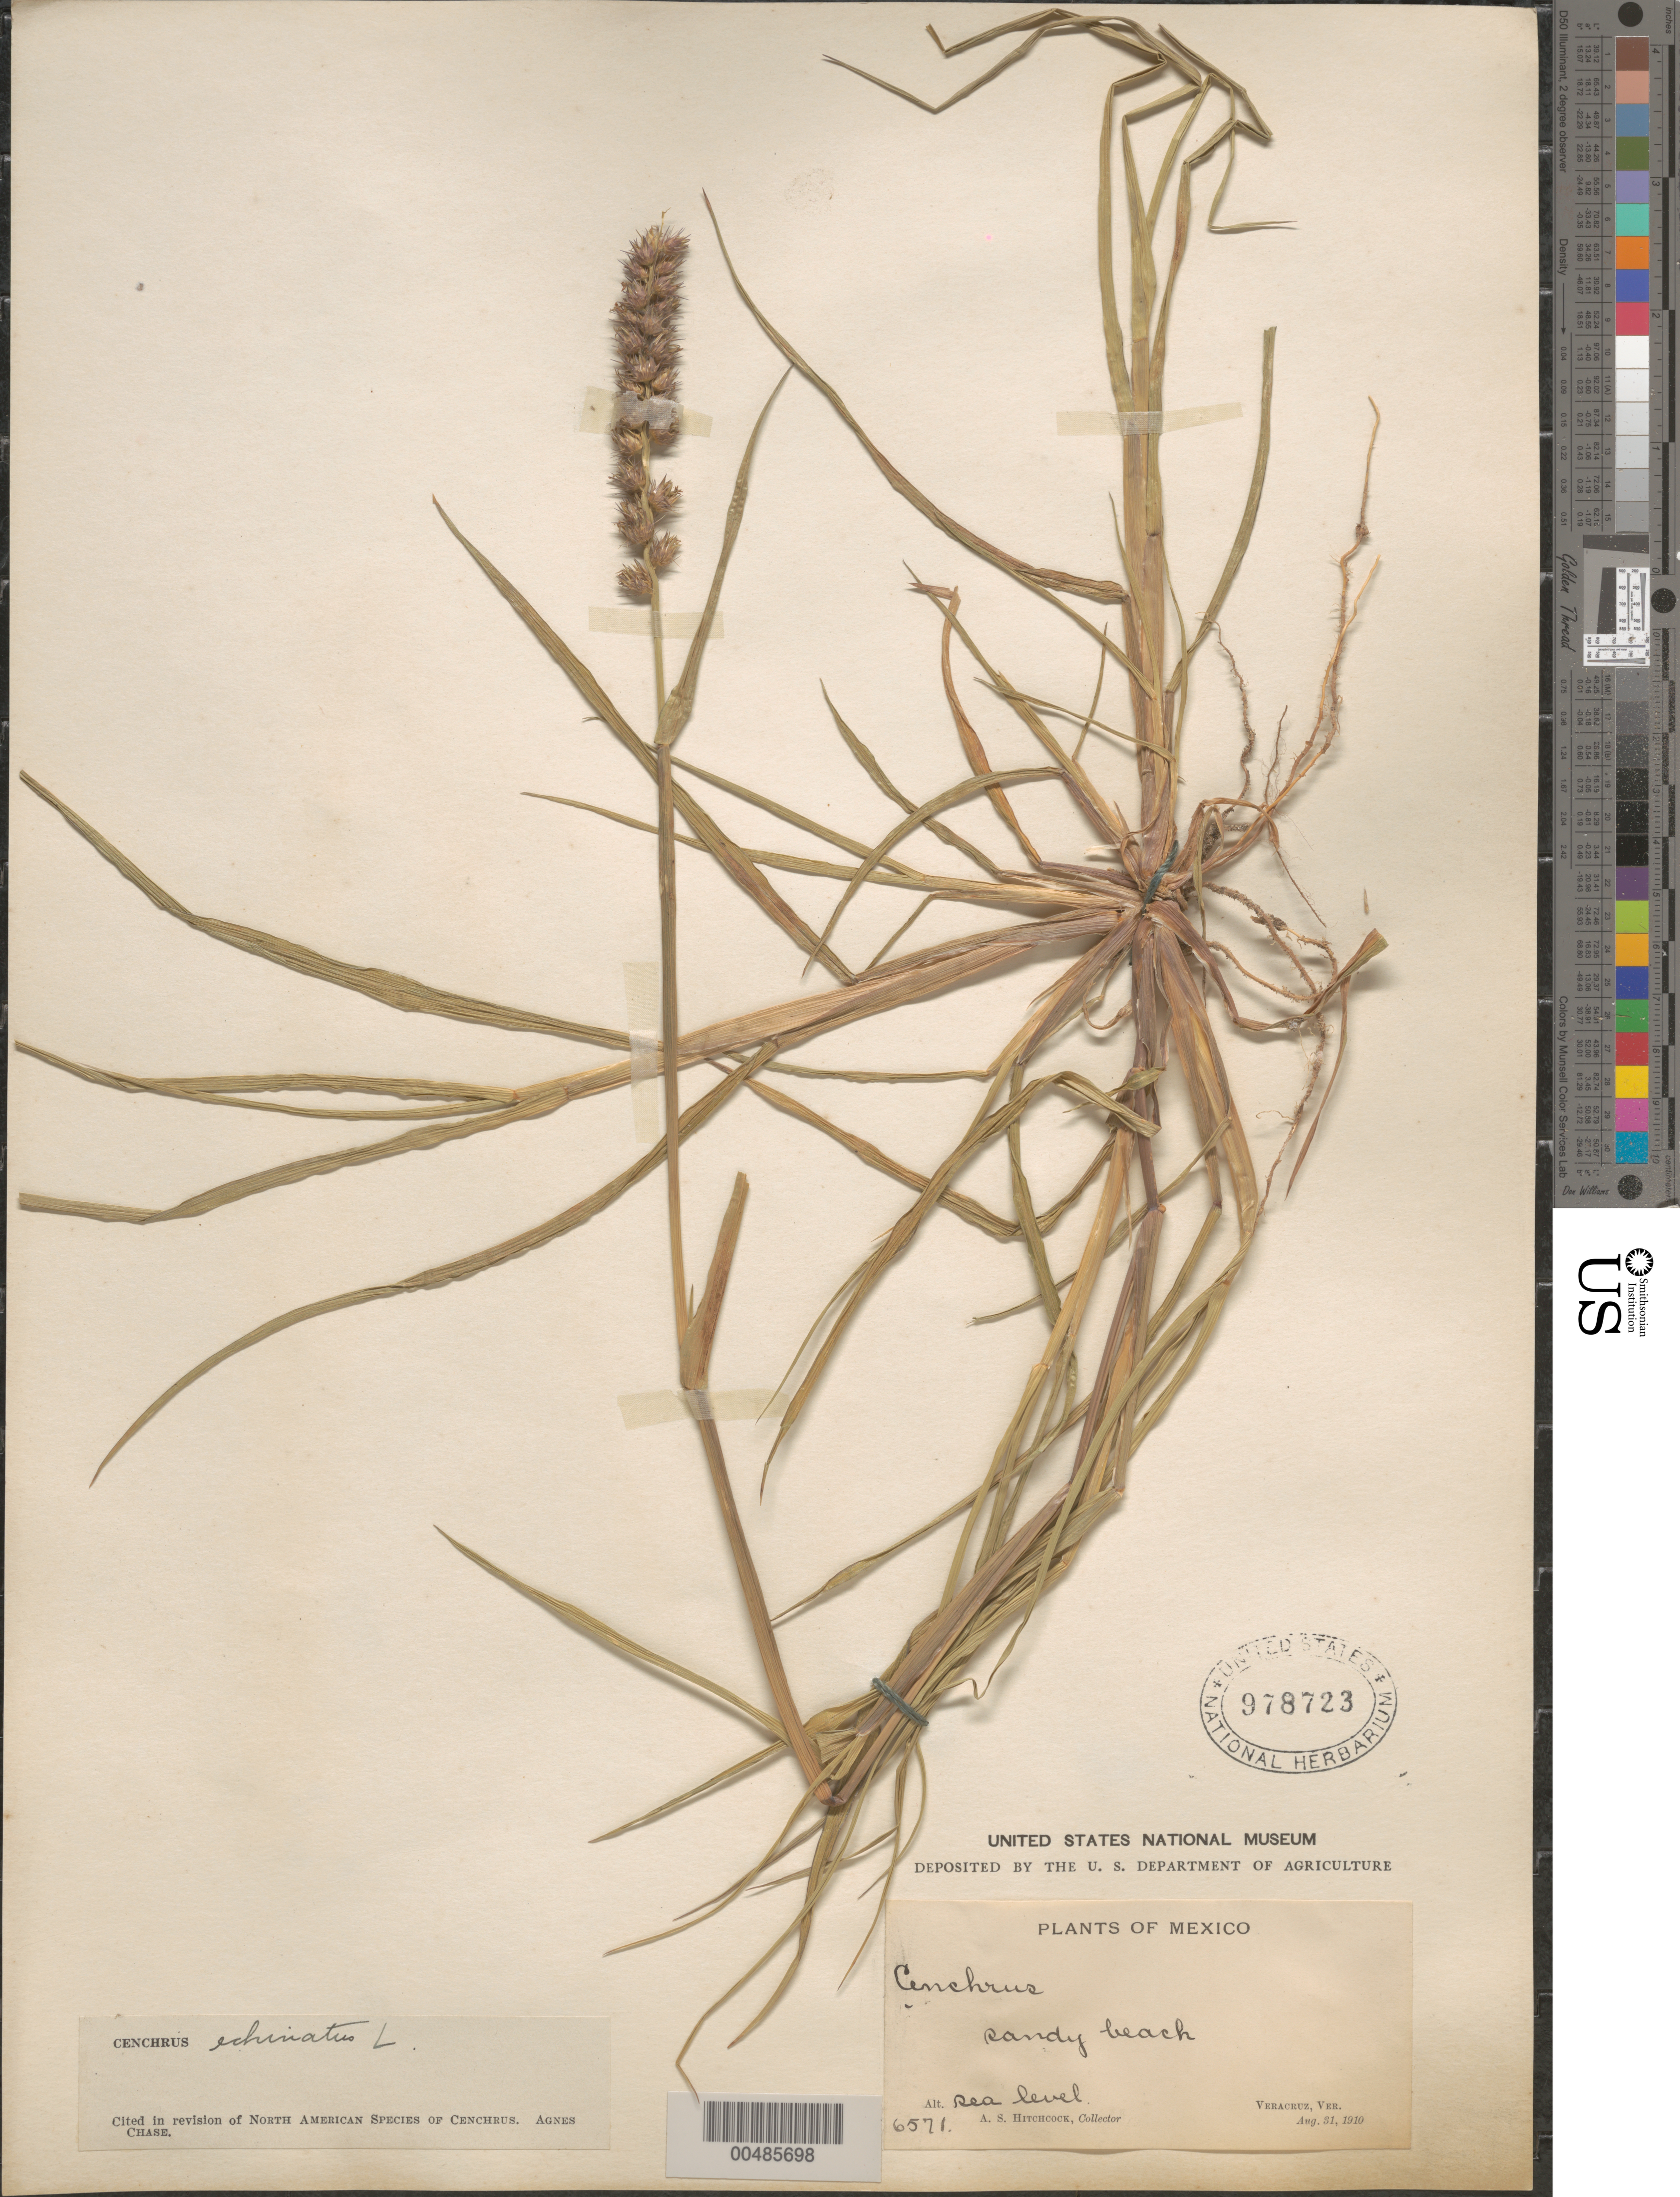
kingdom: Plantae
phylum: Tracheophyta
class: Liliopsida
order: Poales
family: Poaceae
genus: Cenchrus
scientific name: Cenchrus echinatus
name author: L.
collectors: A. S. Hitchcock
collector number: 6571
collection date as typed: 31 Aug 1910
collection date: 1910-08-31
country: Mexico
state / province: Veracruz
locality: Veracruz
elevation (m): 0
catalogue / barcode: US 978723